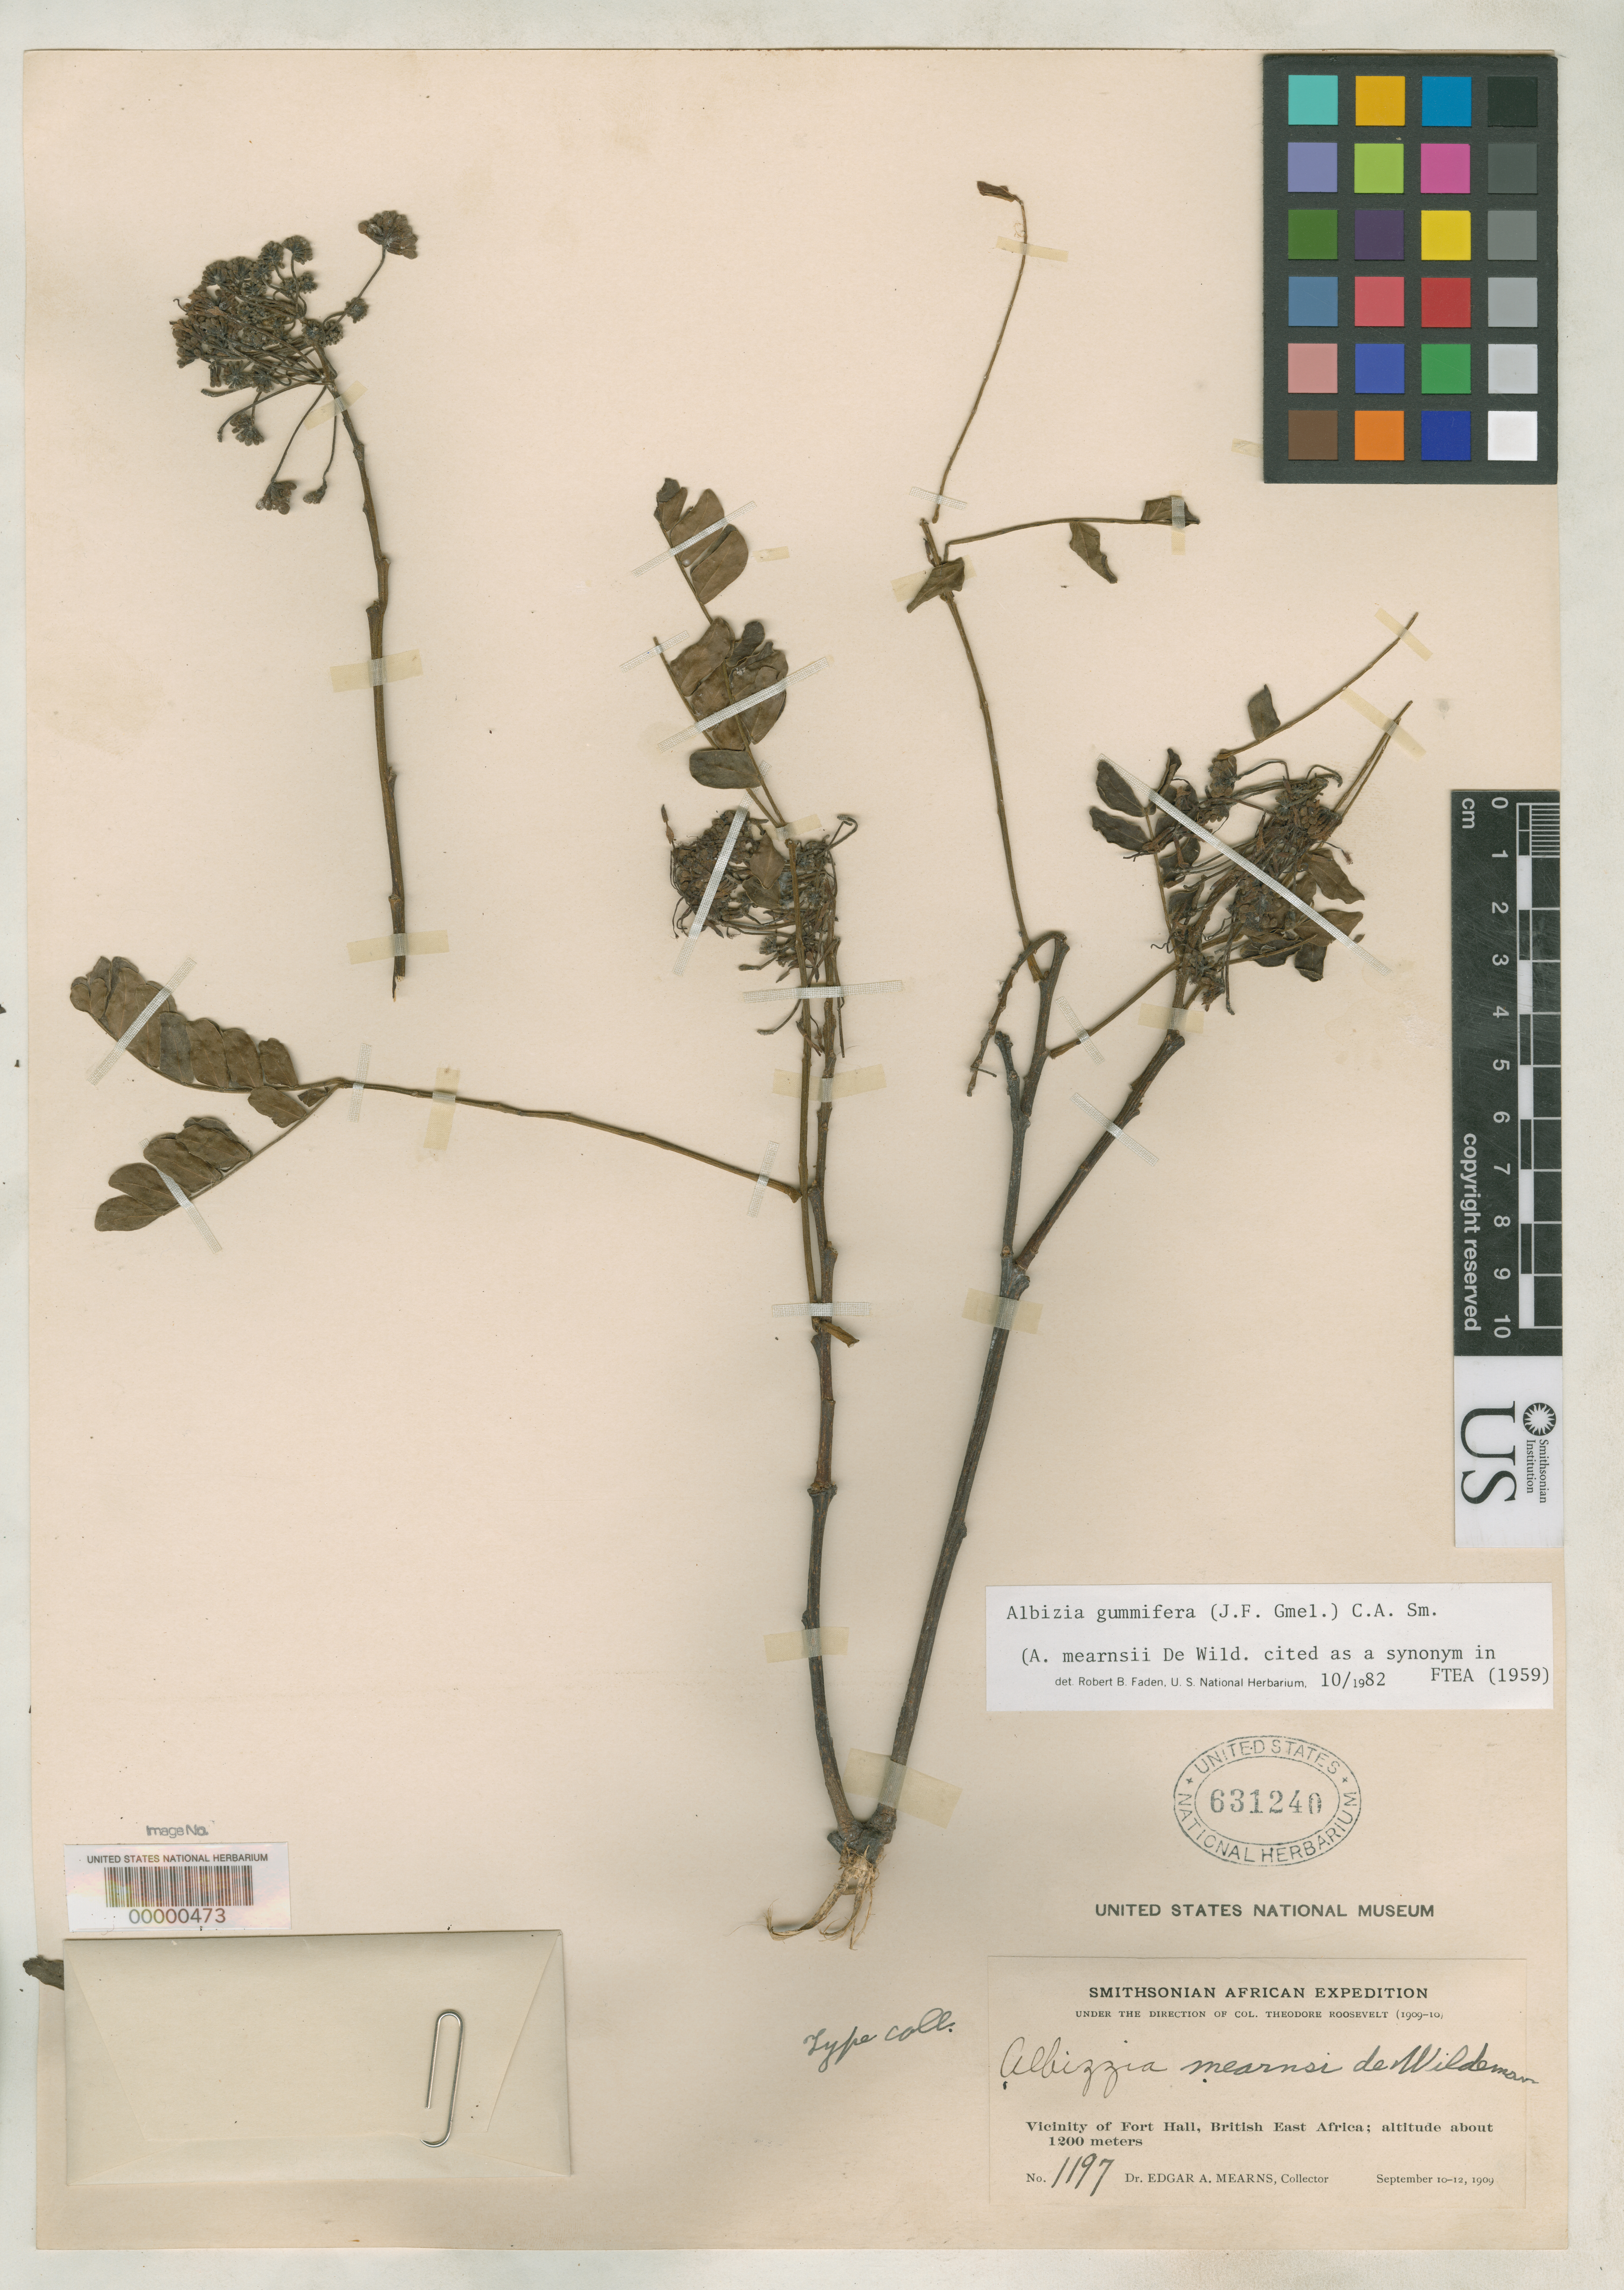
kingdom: Plantae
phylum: Tracheophyta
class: Magnoliopsida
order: Fabales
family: Fabaceae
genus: Albizia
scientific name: Albizia mearnsii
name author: De Wild.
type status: Type Collection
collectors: E. A. Mearns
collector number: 1197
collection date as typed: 10 Sep 1909 to 12 Sep 1909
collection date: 1909-09-10/1909-09-12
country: Kenya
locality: Vicinity of Fort Hall.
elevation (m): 1200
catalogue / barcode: US 631240